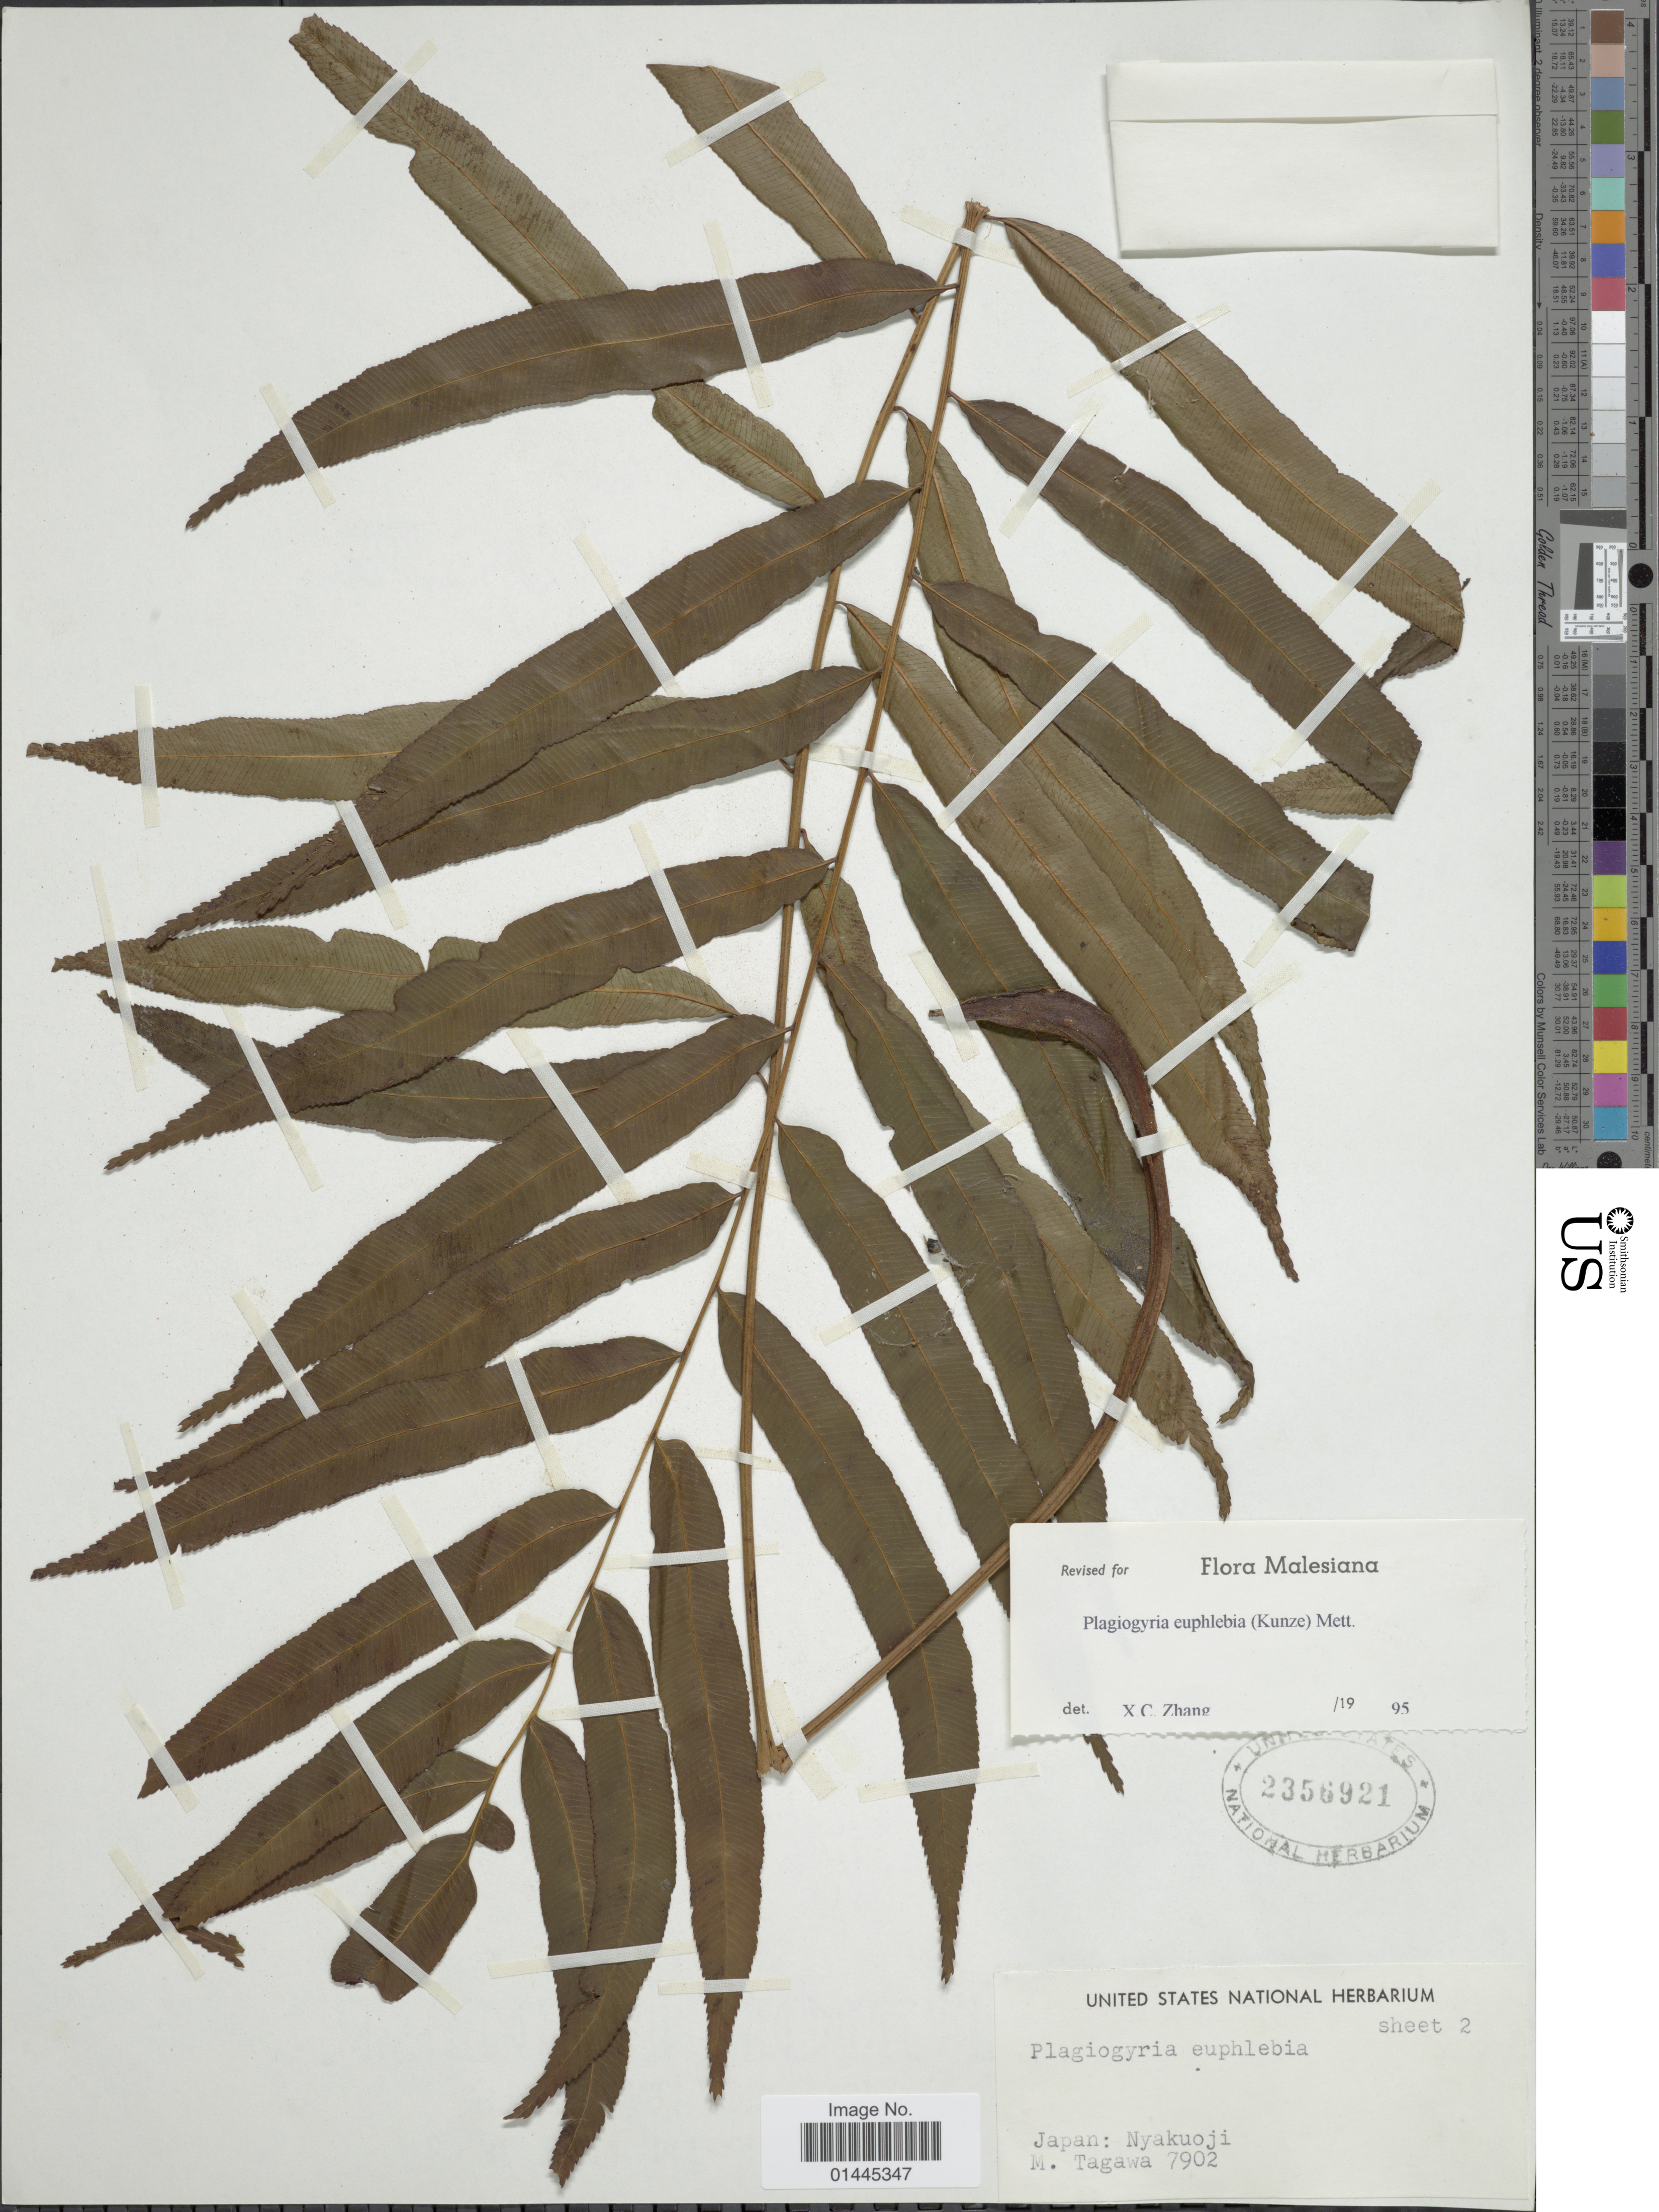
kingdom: Plantae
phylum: Tracheophyta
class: Polypodiopsida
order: Cyatheales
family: Plagiogyriaceae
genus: Plagiogyria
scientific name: Plagiogyria euphlebia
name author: (Kunze) Mett.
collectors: M. Tagawa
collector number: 7902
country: Japan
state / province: Kyoto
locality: Nyakuoji.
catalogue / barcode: US 2356921